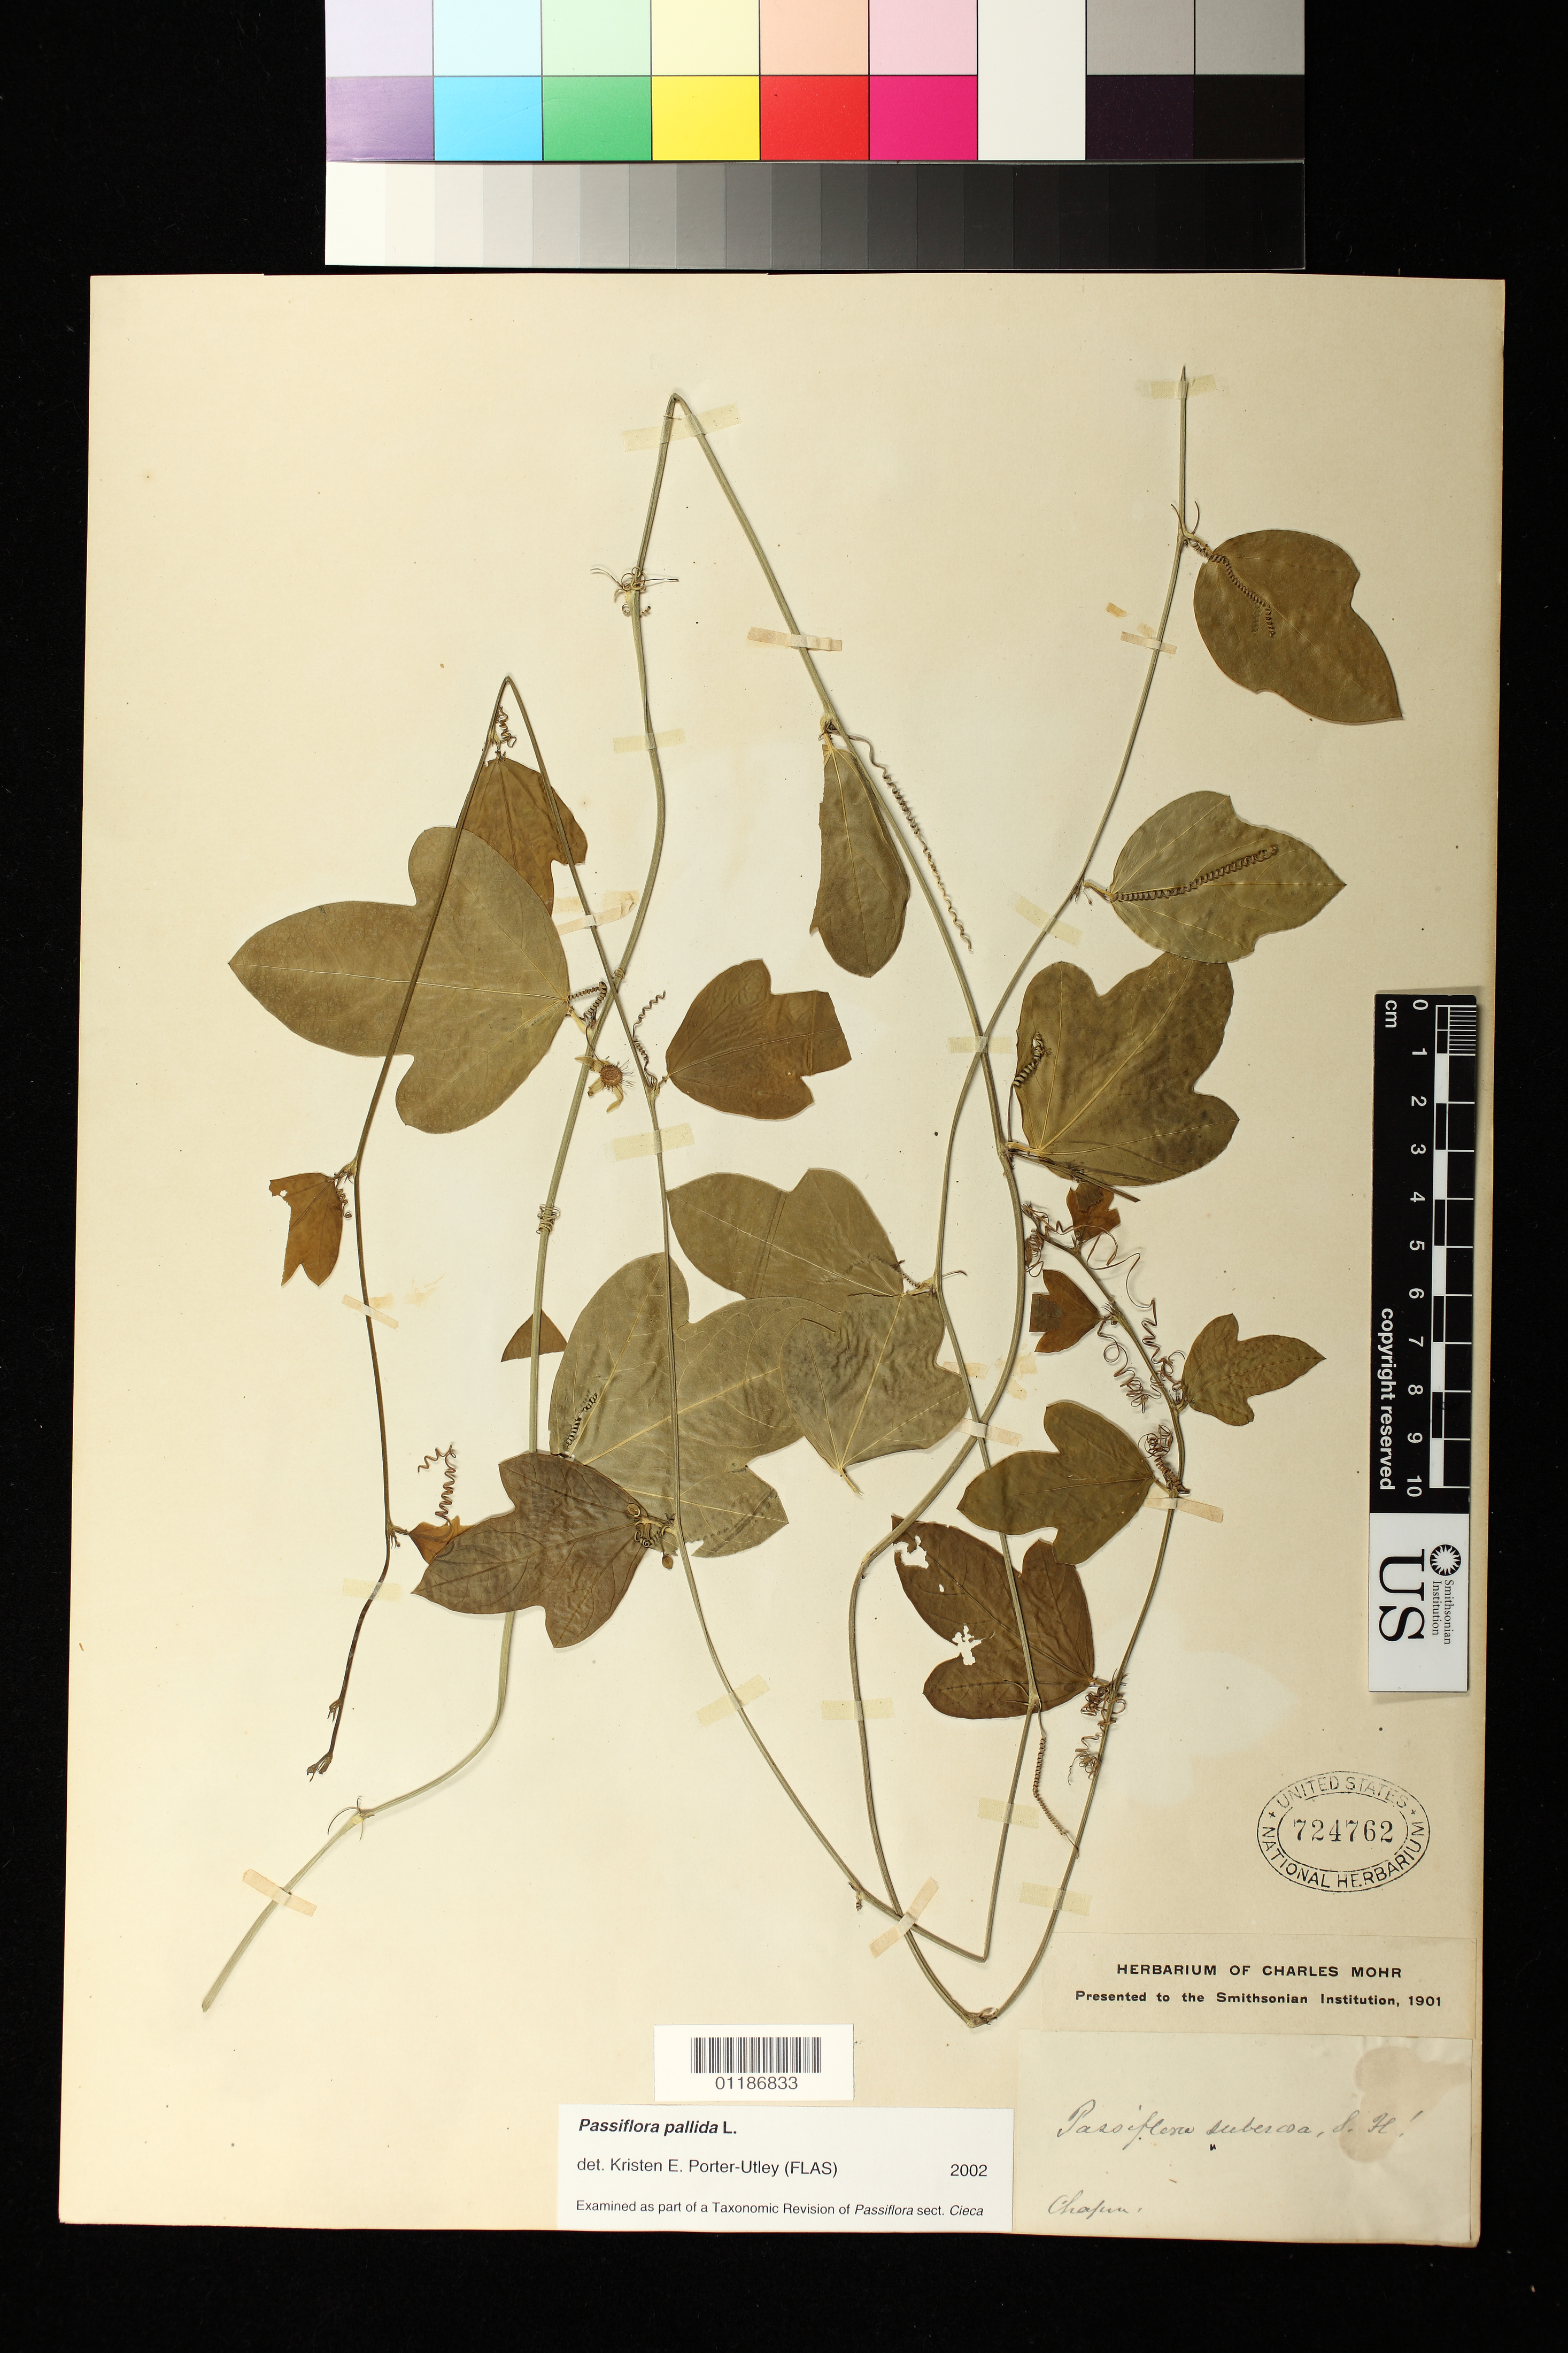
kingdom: Plantae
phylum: Tracheophyta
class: Magnoliopsida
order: Malpighiales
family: Passifloraceae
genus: Passiflora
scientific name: Passiflora pallida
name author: L.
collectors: A. W. Chapman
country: United States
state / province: Florida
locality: Chapin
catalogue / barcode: US 724762